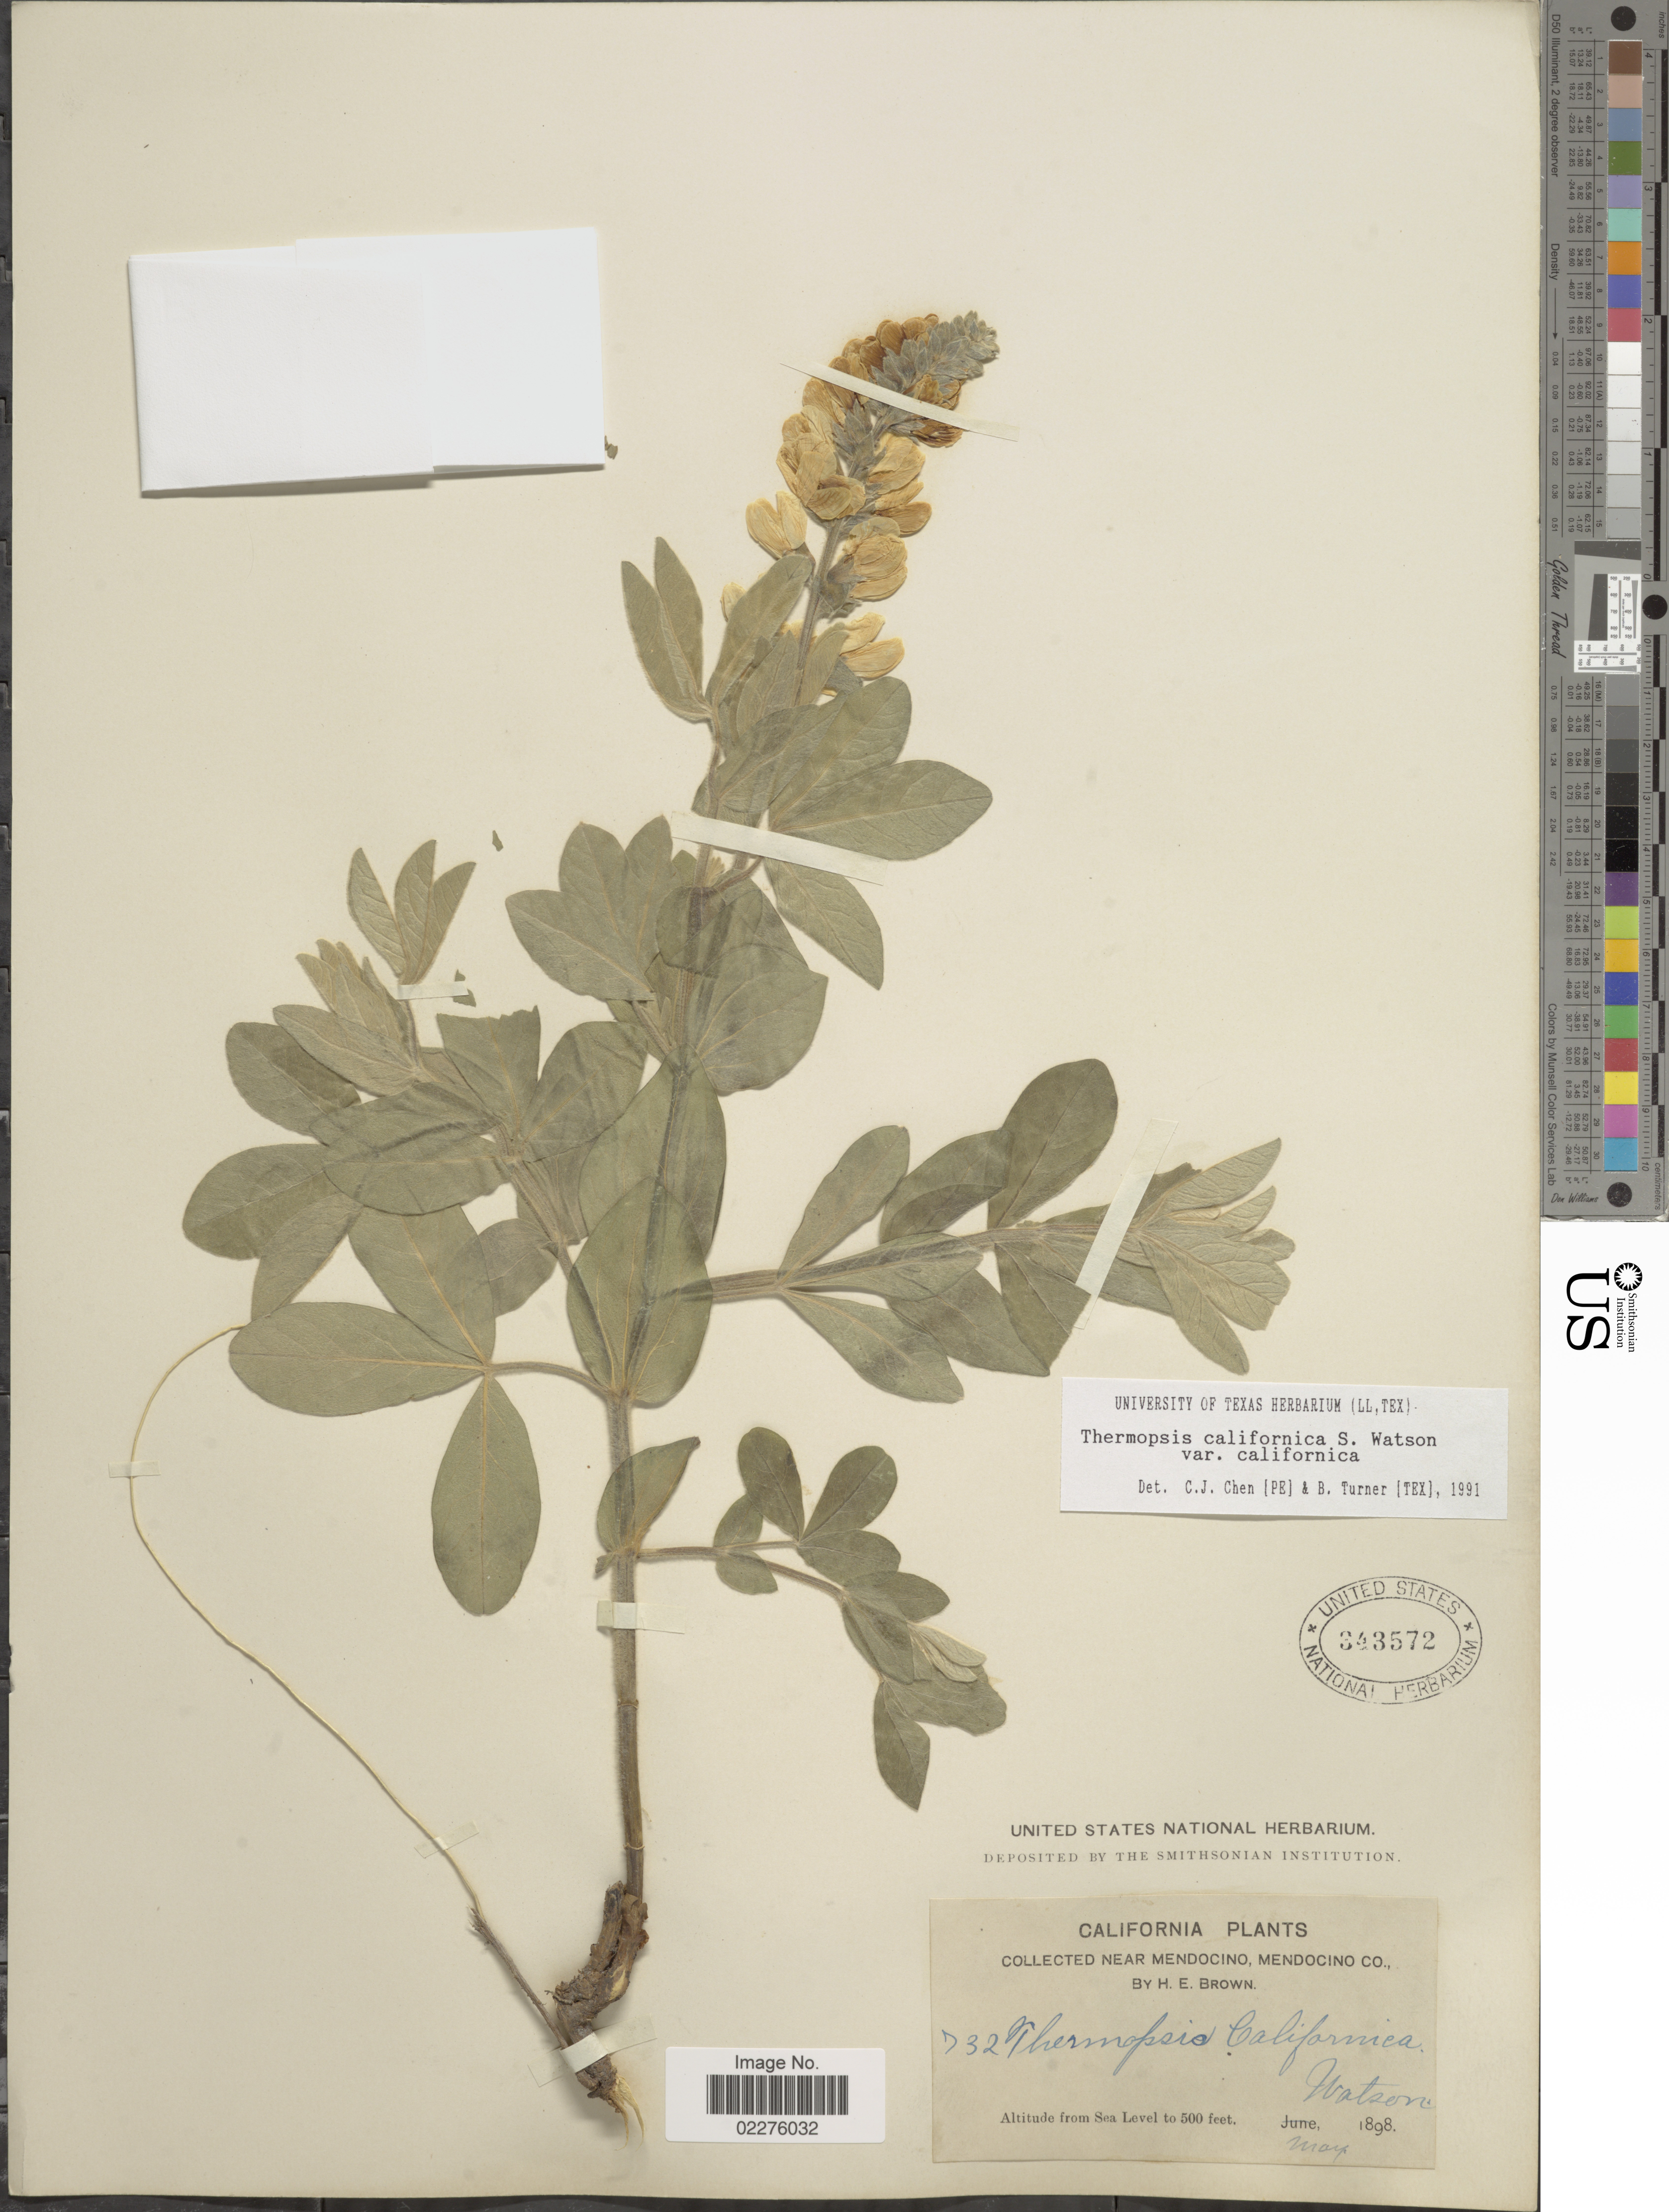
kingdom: Plantae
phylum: Tracheophyta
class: Magnoliopsida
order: Fabales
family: Fabaceae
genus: Thermopsis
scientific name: Thermopsis californica var. californica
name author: S. Watson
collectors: H. E. Brown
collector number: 732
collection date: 1898-05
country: United States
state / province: California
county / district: Mendocino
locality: Near Mendocino, Mendocino Co.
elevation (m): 152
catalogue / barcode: US 343572